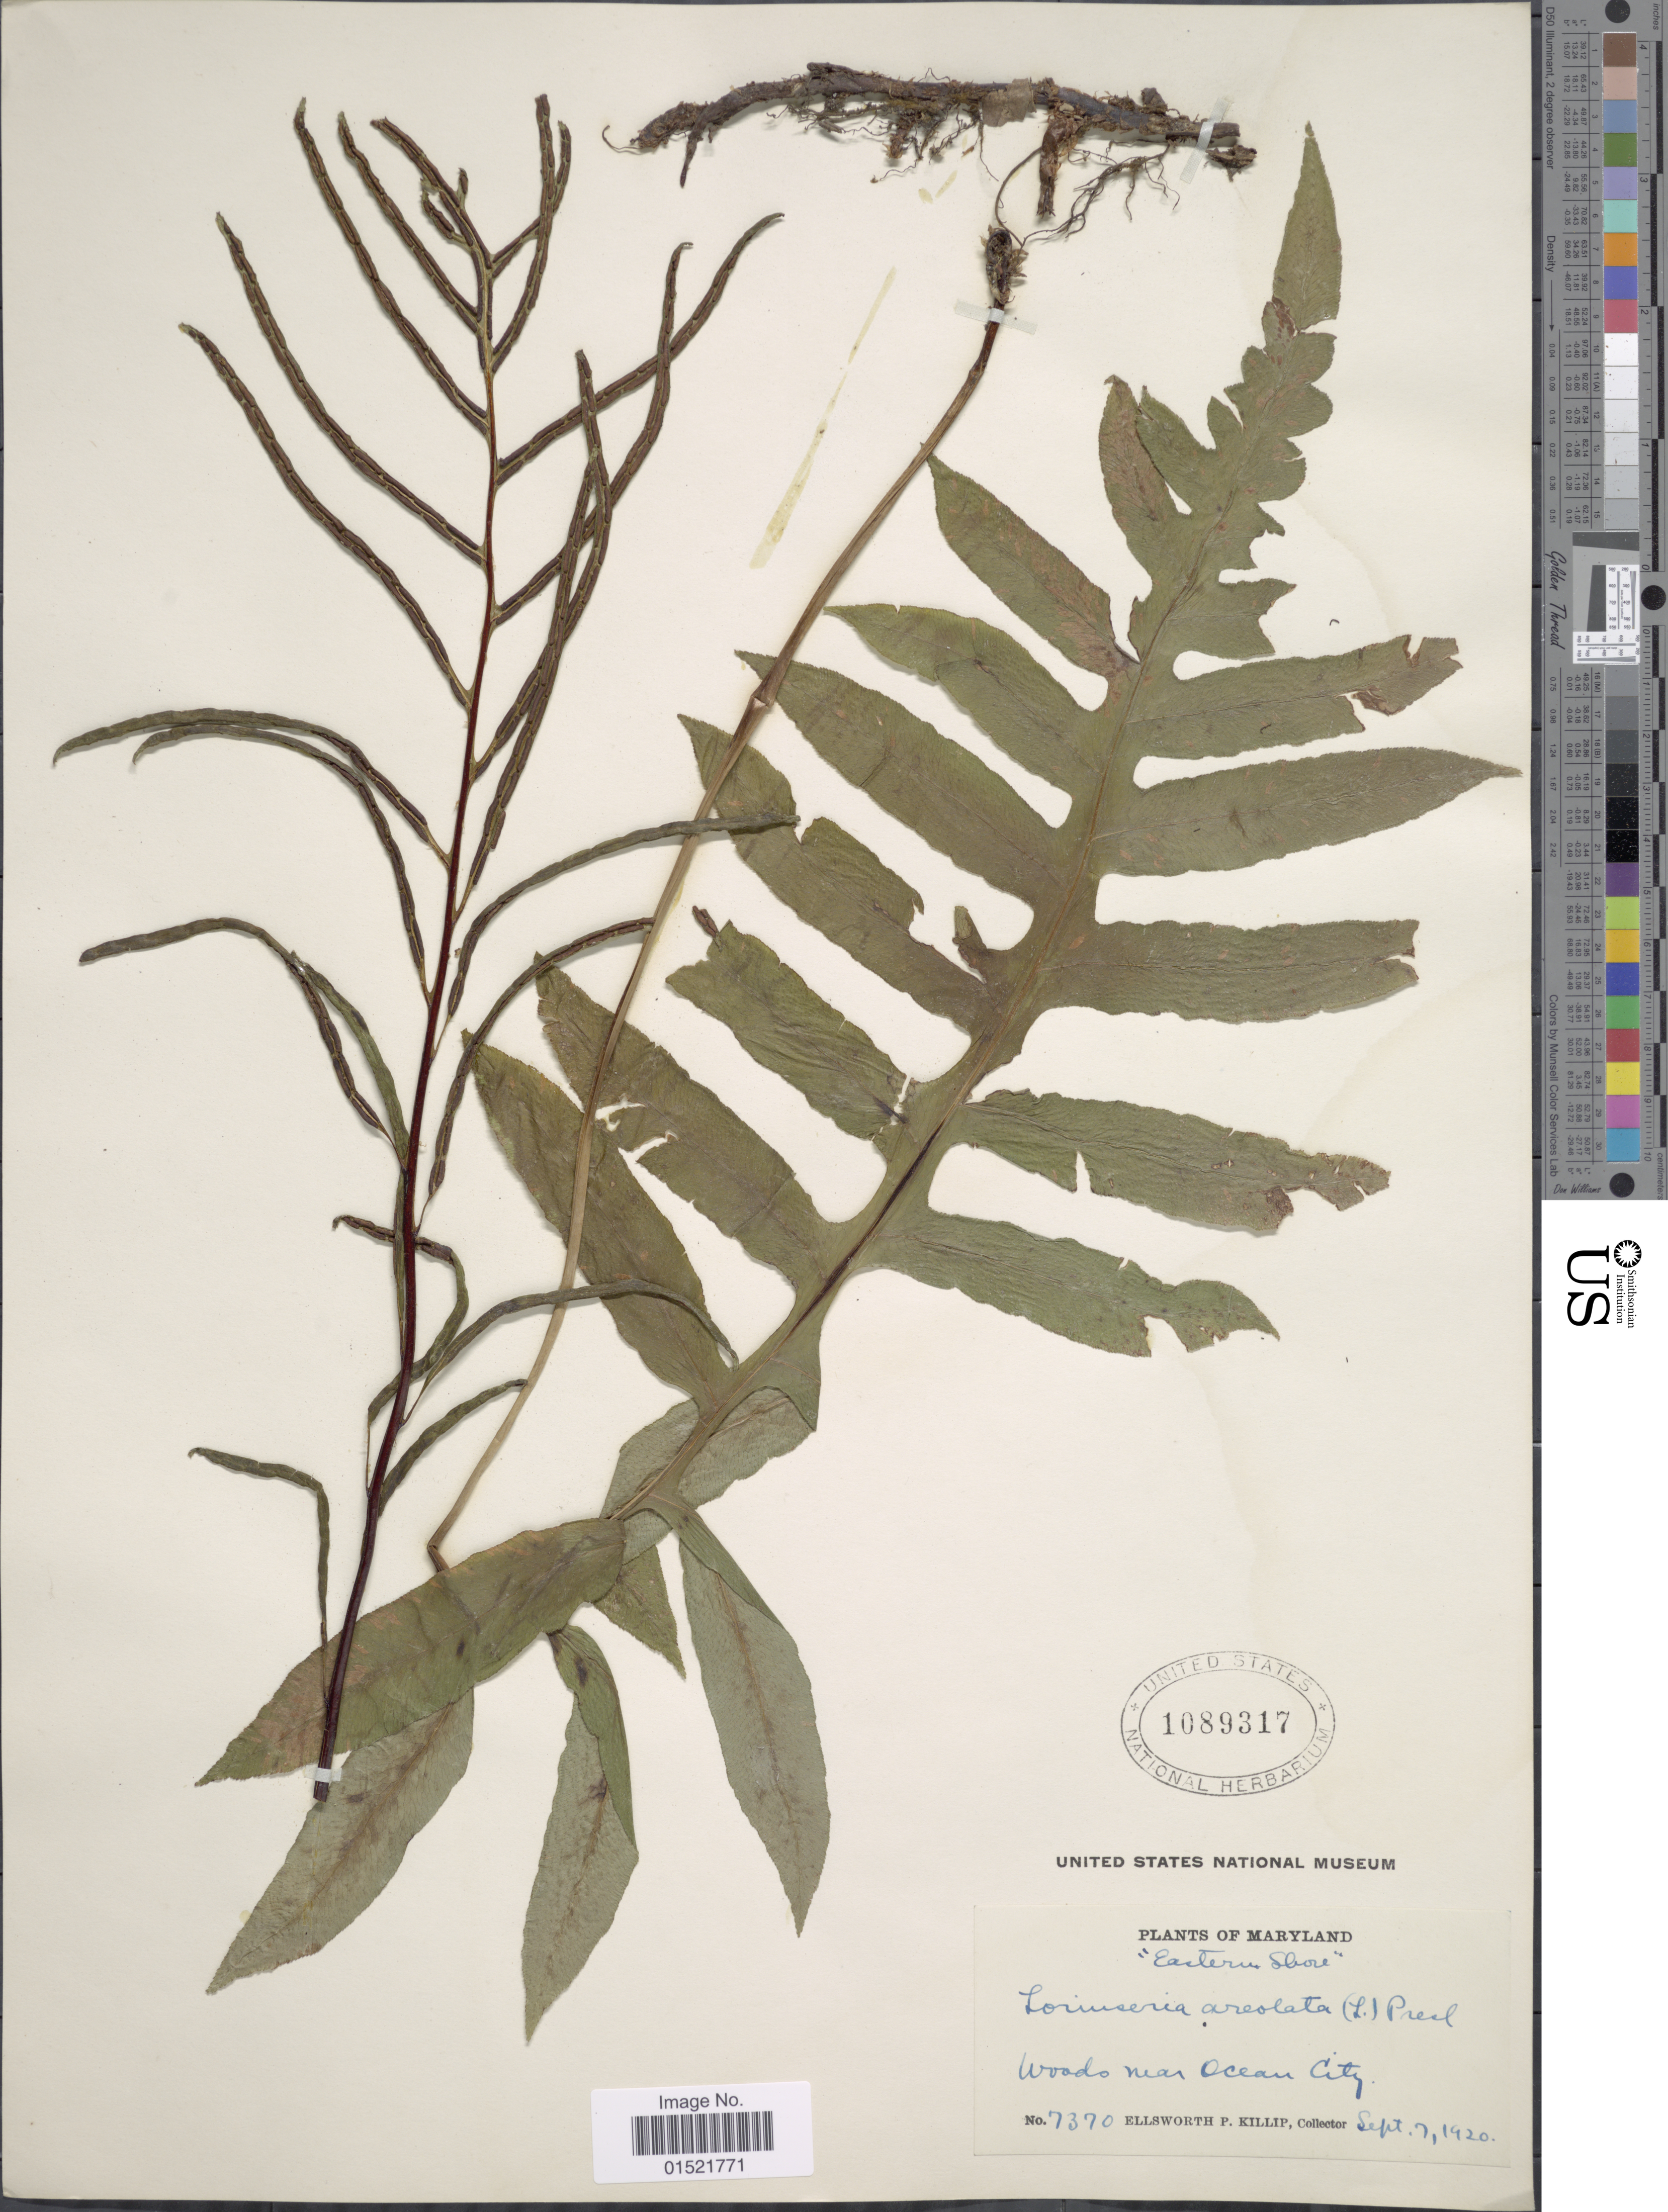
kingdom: Plantae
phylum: Tracheophyta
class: Polypodiopsida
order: Polypodiales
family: Blechnaceae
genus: Woodwardia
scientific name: Woodwardia areolata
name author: (L.) T. Moore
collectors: E. P. Killip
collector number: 7370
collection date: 1920-09-07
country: United States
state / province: Maryland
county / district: Worcester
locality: Eastern Shore, woods near Ocean City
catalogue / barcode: US 1089317